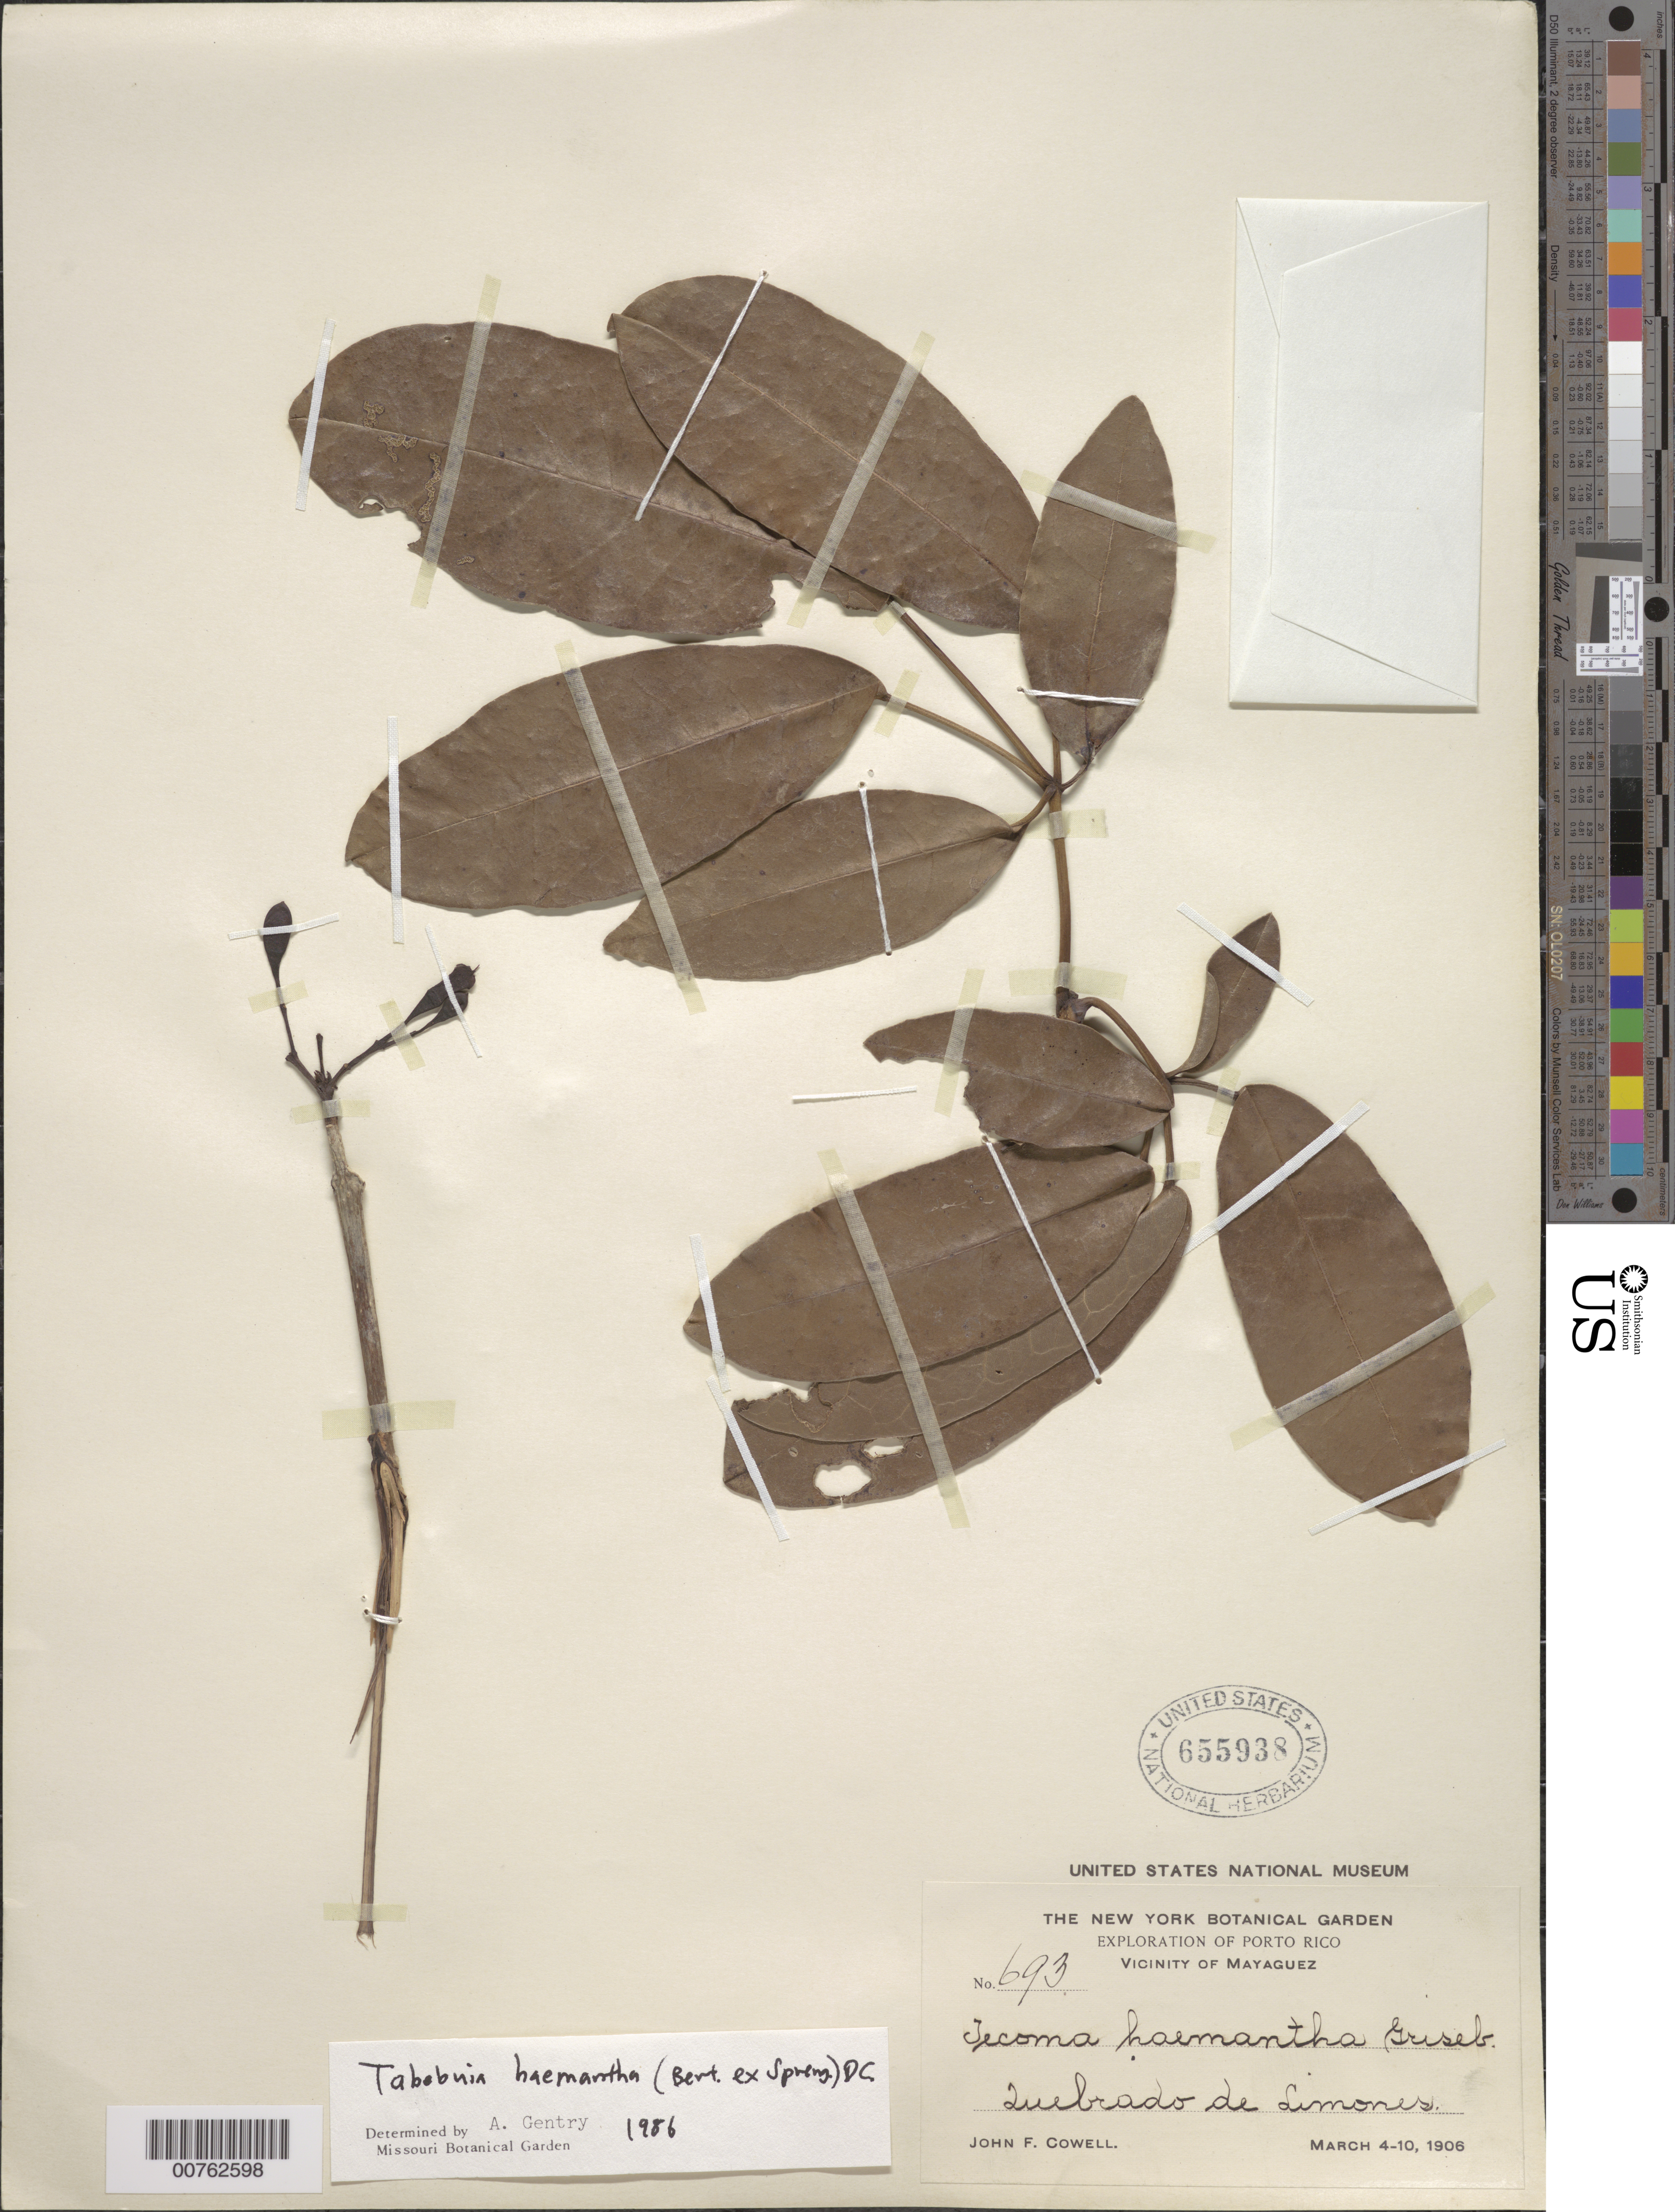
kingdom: Plantae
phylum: Tracheophyta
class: Magnoliopsida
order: Lamiales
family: Bignoniaceae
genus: Tabebuia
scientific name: Tabebuia haemantha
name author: (Bertero ex Spreng.) DC.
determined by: Gentry, A. H.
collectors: J. F. Cowell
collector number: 693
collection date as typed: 04 Mar 1906 to 10 Mar 1906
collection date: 1906-03-04/1906-03-10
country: Puerto Rico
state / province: Mayagüez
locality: Vicinity of Mayaguez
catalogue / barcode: US 655938